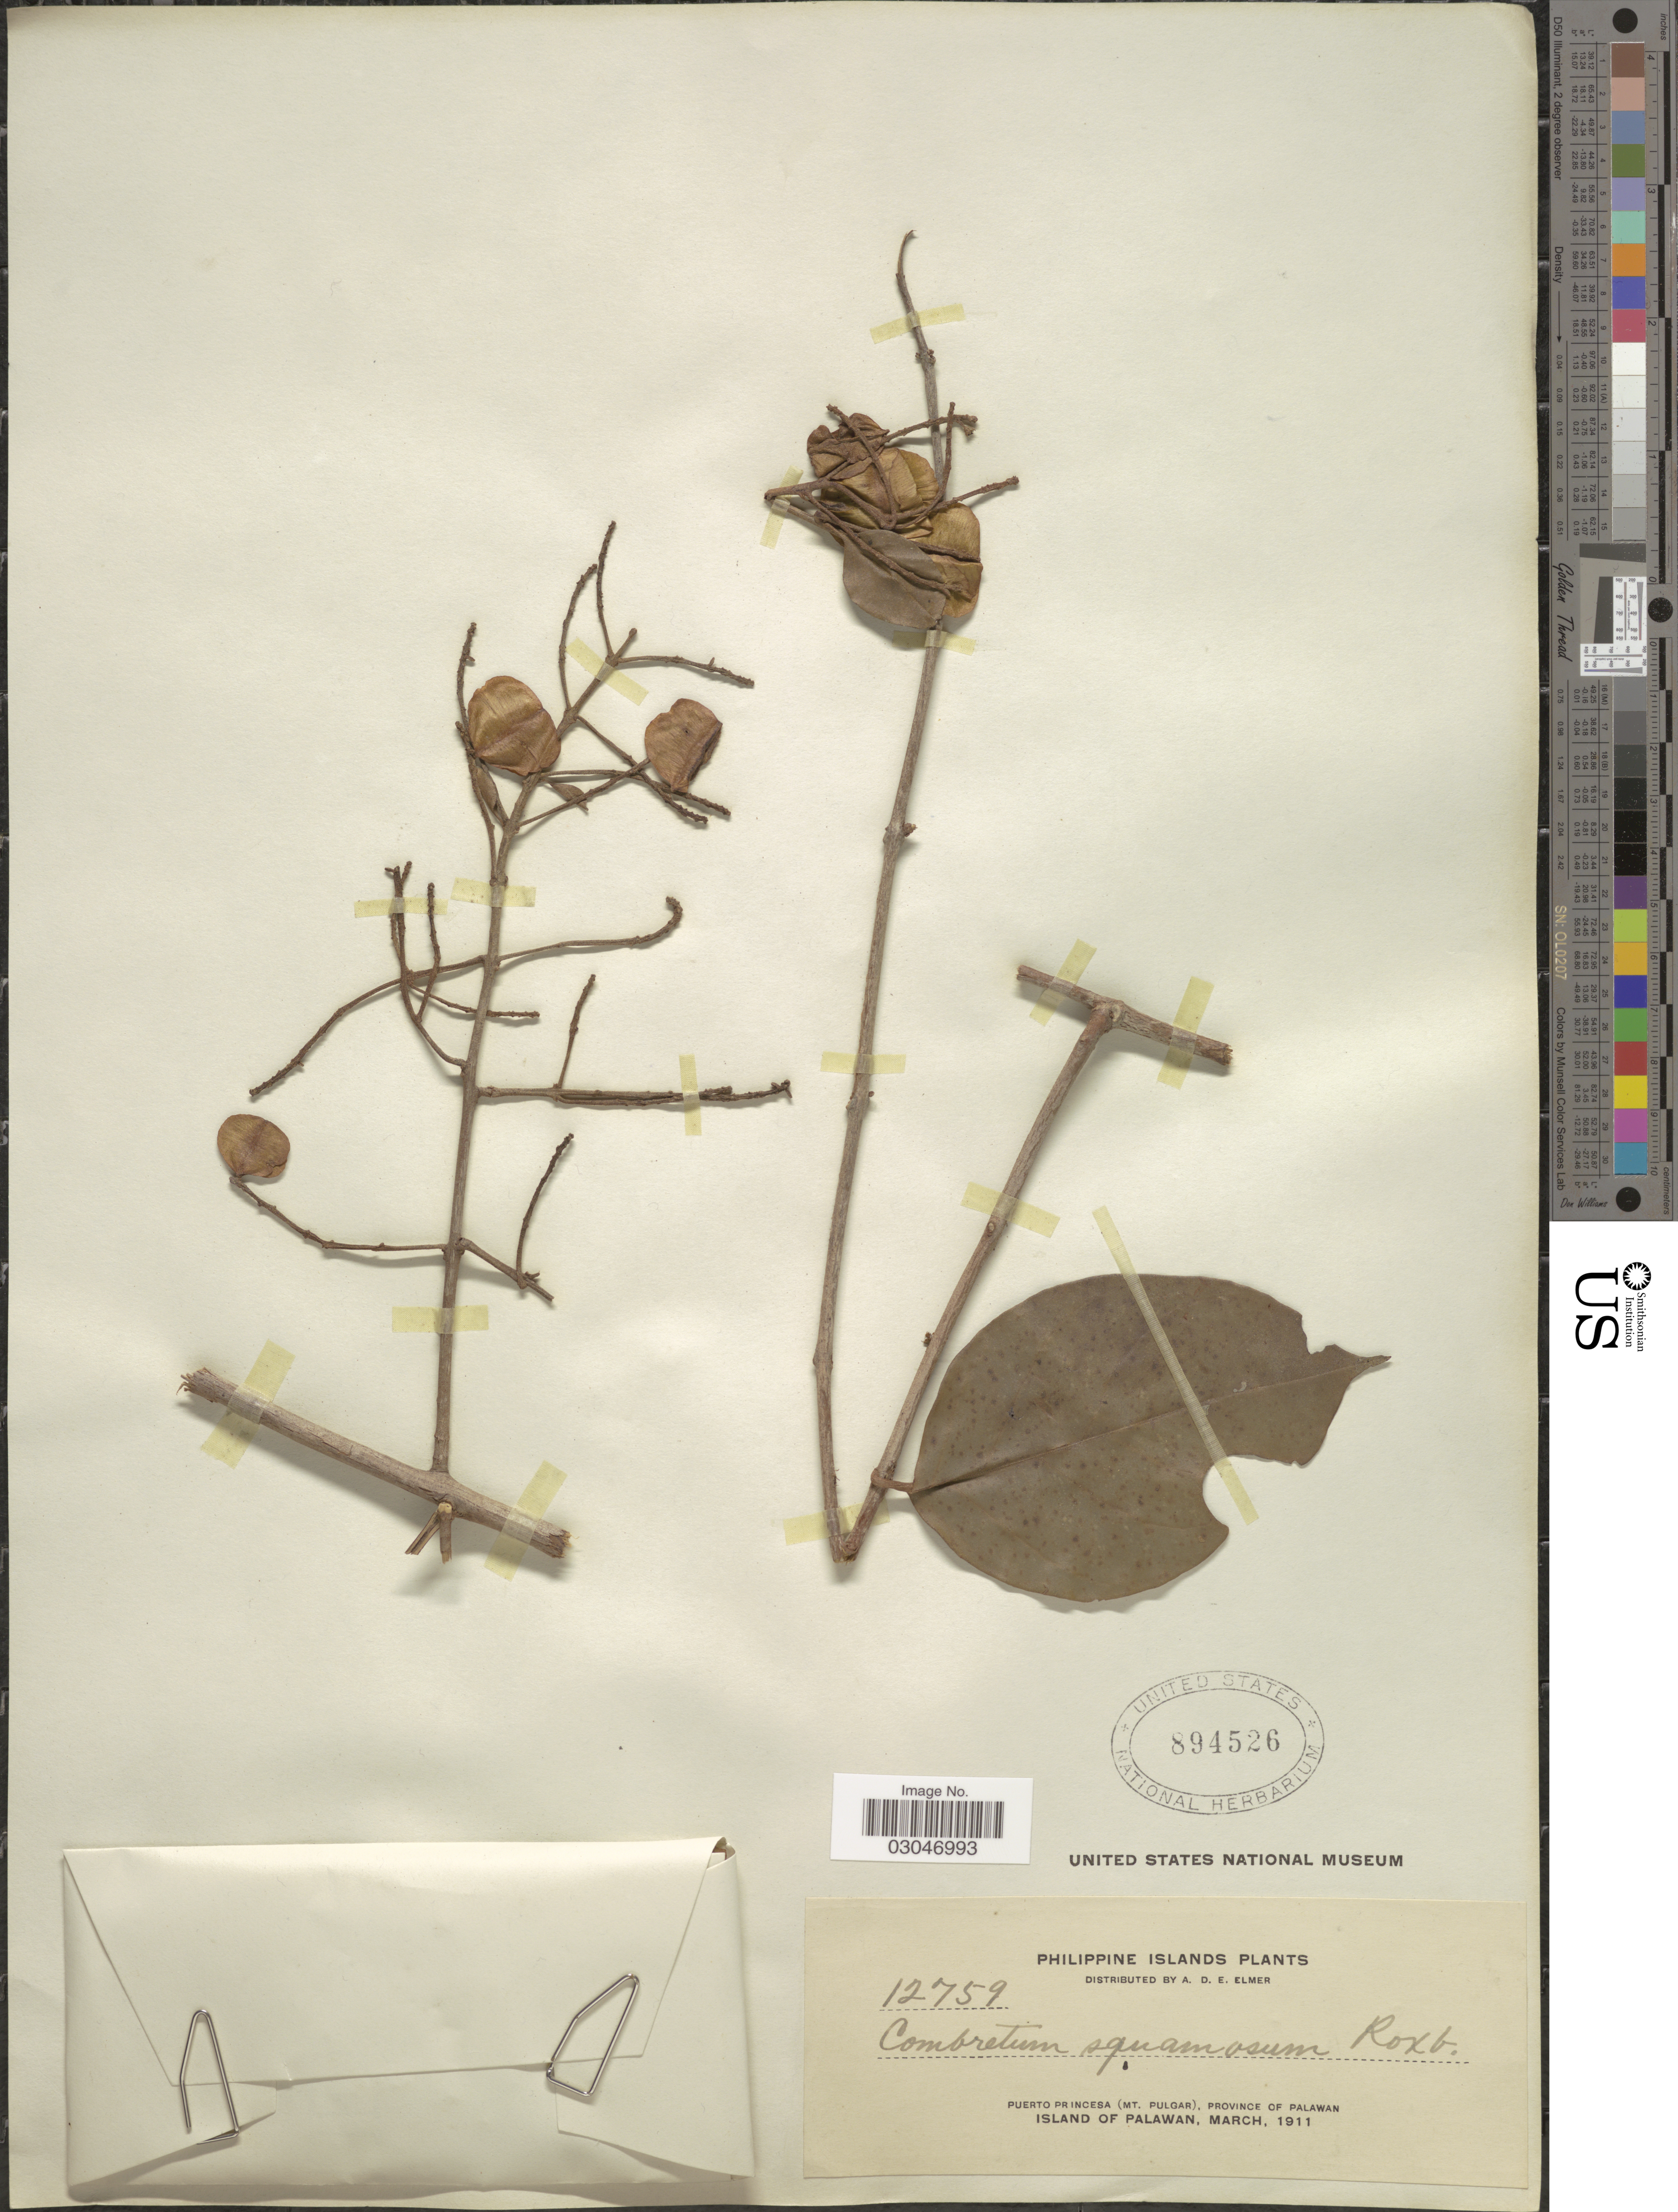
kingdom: Plantae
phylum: Tracheophyta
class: Magnoliopsida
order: Myrtales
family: Combretaceae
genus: Combretum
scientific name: Combretum squamosum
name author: Roxb.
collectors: A. D. E. Elmer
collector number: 12759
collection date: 1911-03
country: Philippines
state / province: Mimaropa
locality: Puerto Princesa (Mt. Pulgar), Province of Palawan, Island of Palawan.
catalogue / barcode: US 894526